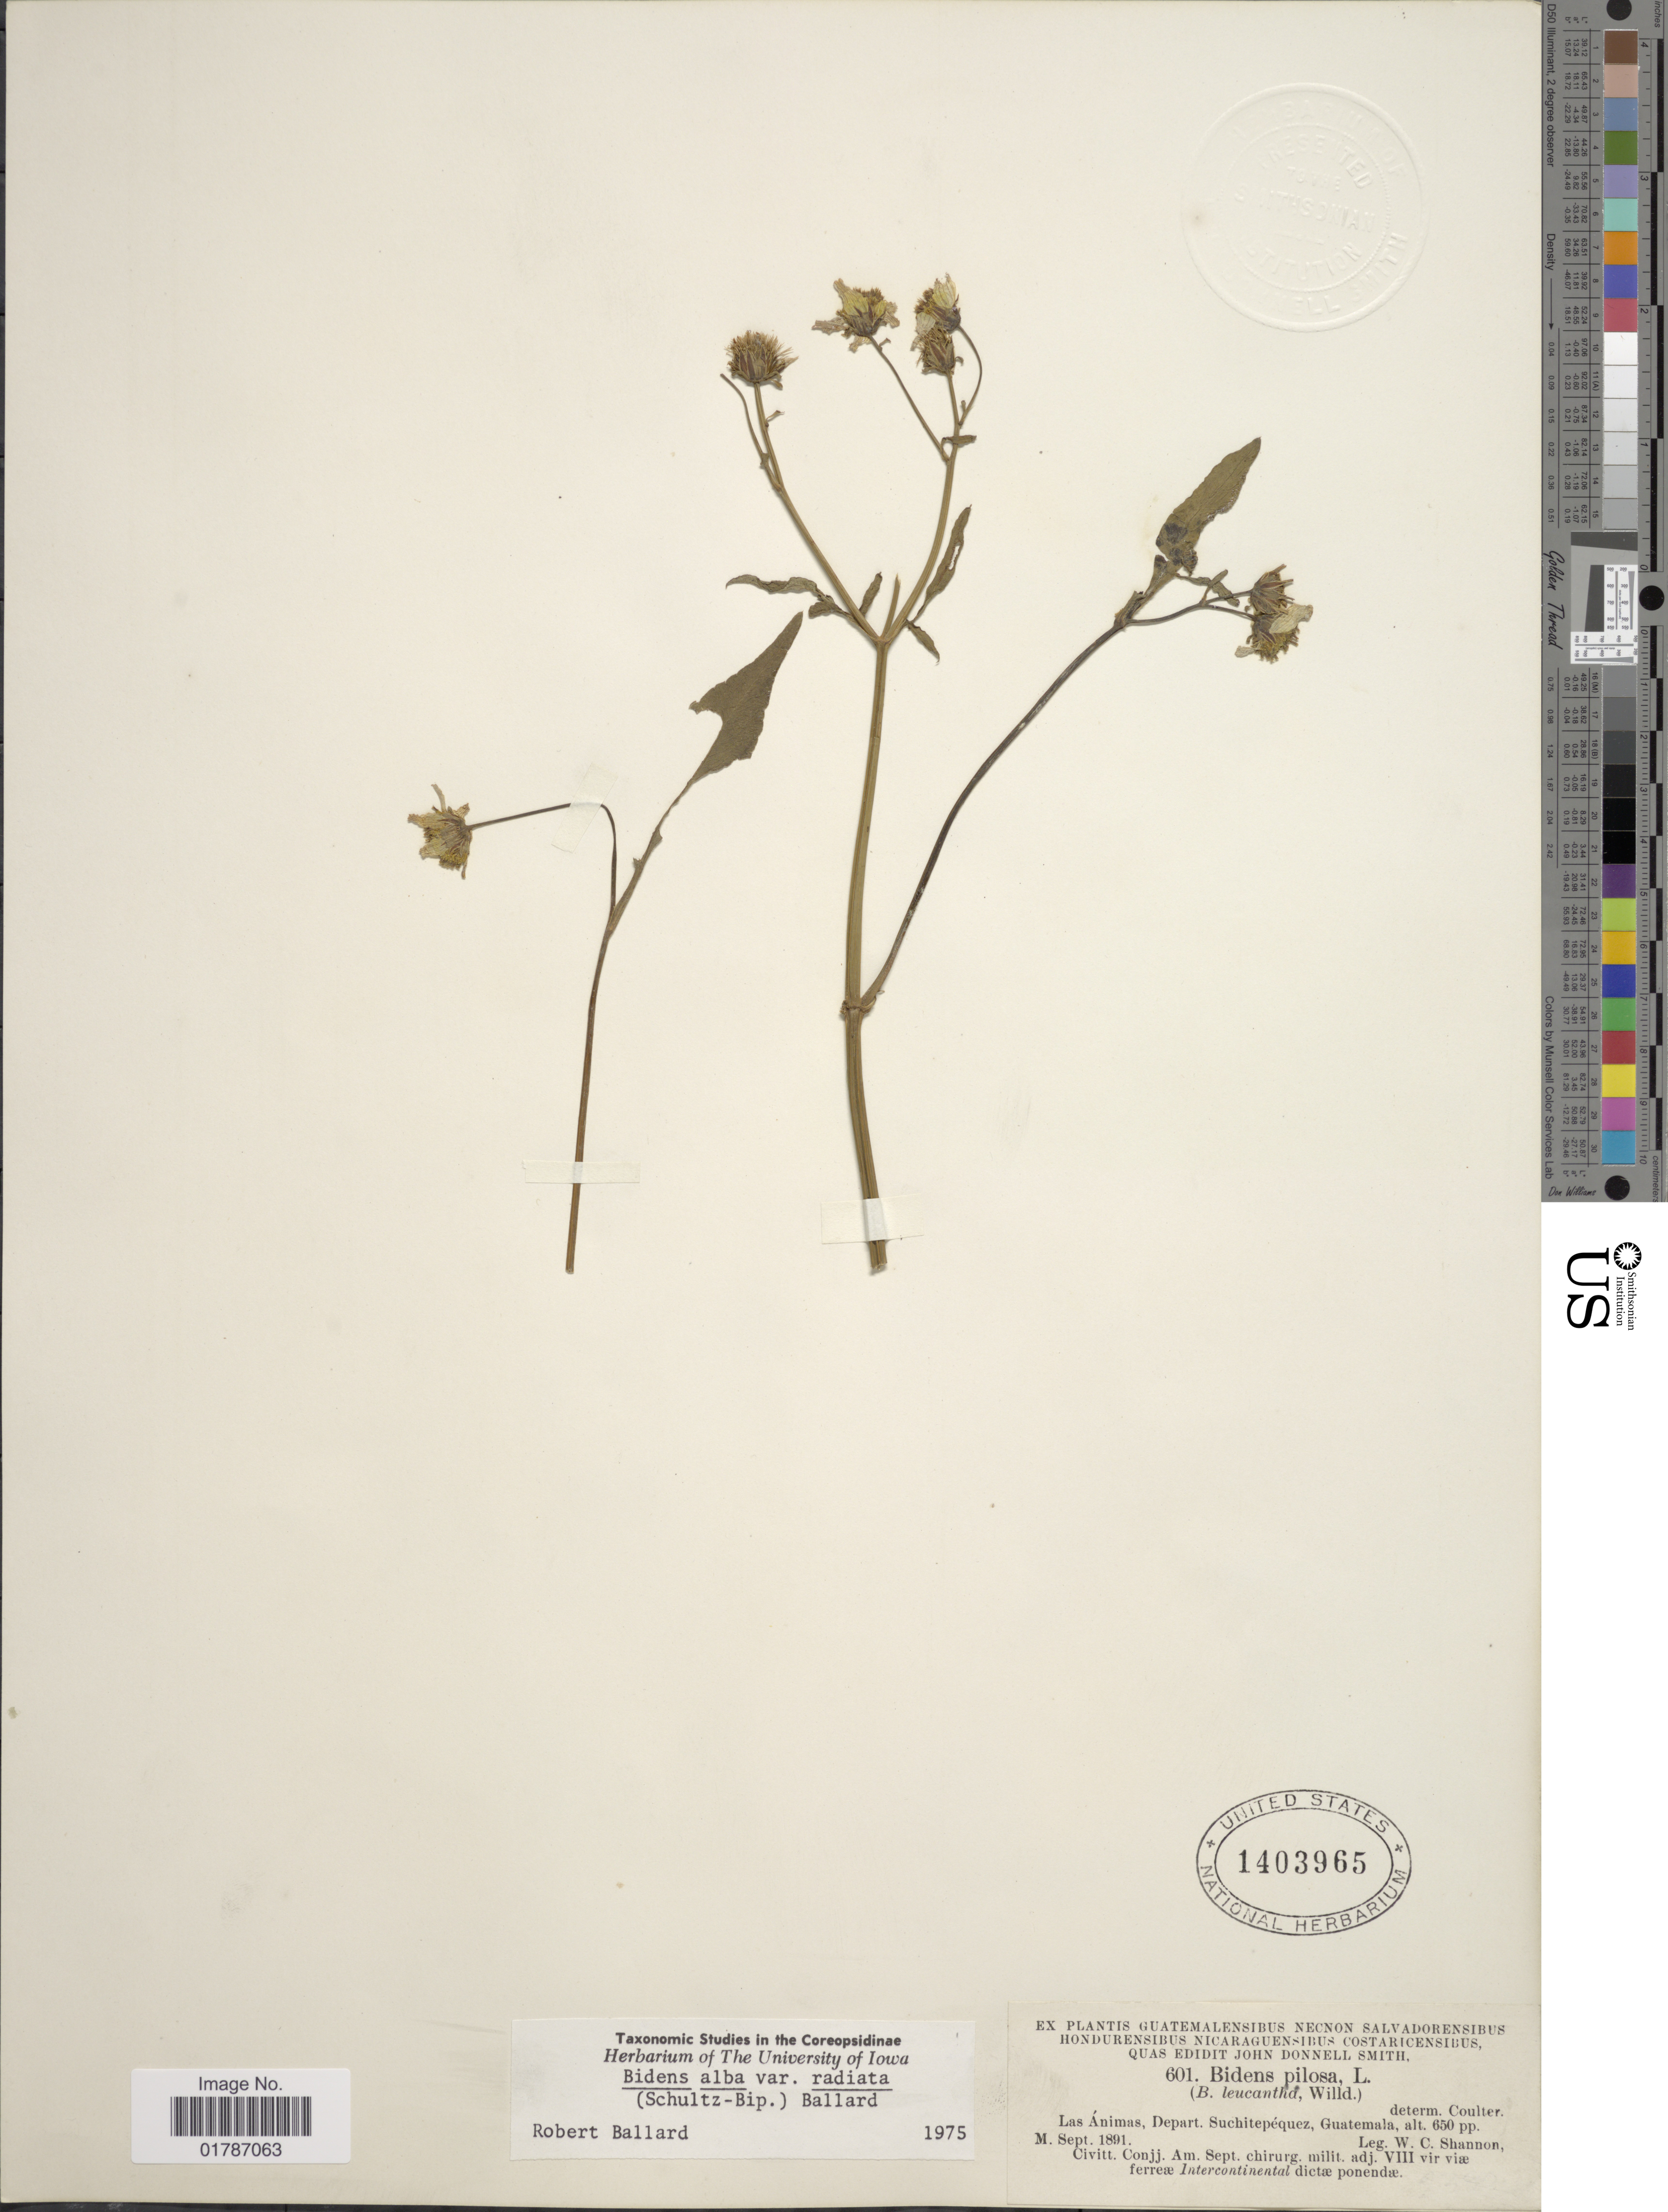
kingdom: Plantae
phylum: Tracheophyta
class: Magnoliopsida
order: Asterales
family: Asteraceae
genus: Bidens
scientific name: Bidens alba var. radiata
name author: (Sch. Bip.) R.E. Ballard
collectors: W. C. Shannon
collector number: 601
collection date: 1891-09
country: Guatemala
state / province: Suchitepéquez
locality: Las Animas, Depart. Suchitepequez, Guatemala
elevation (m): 198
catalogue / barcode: US 1403965